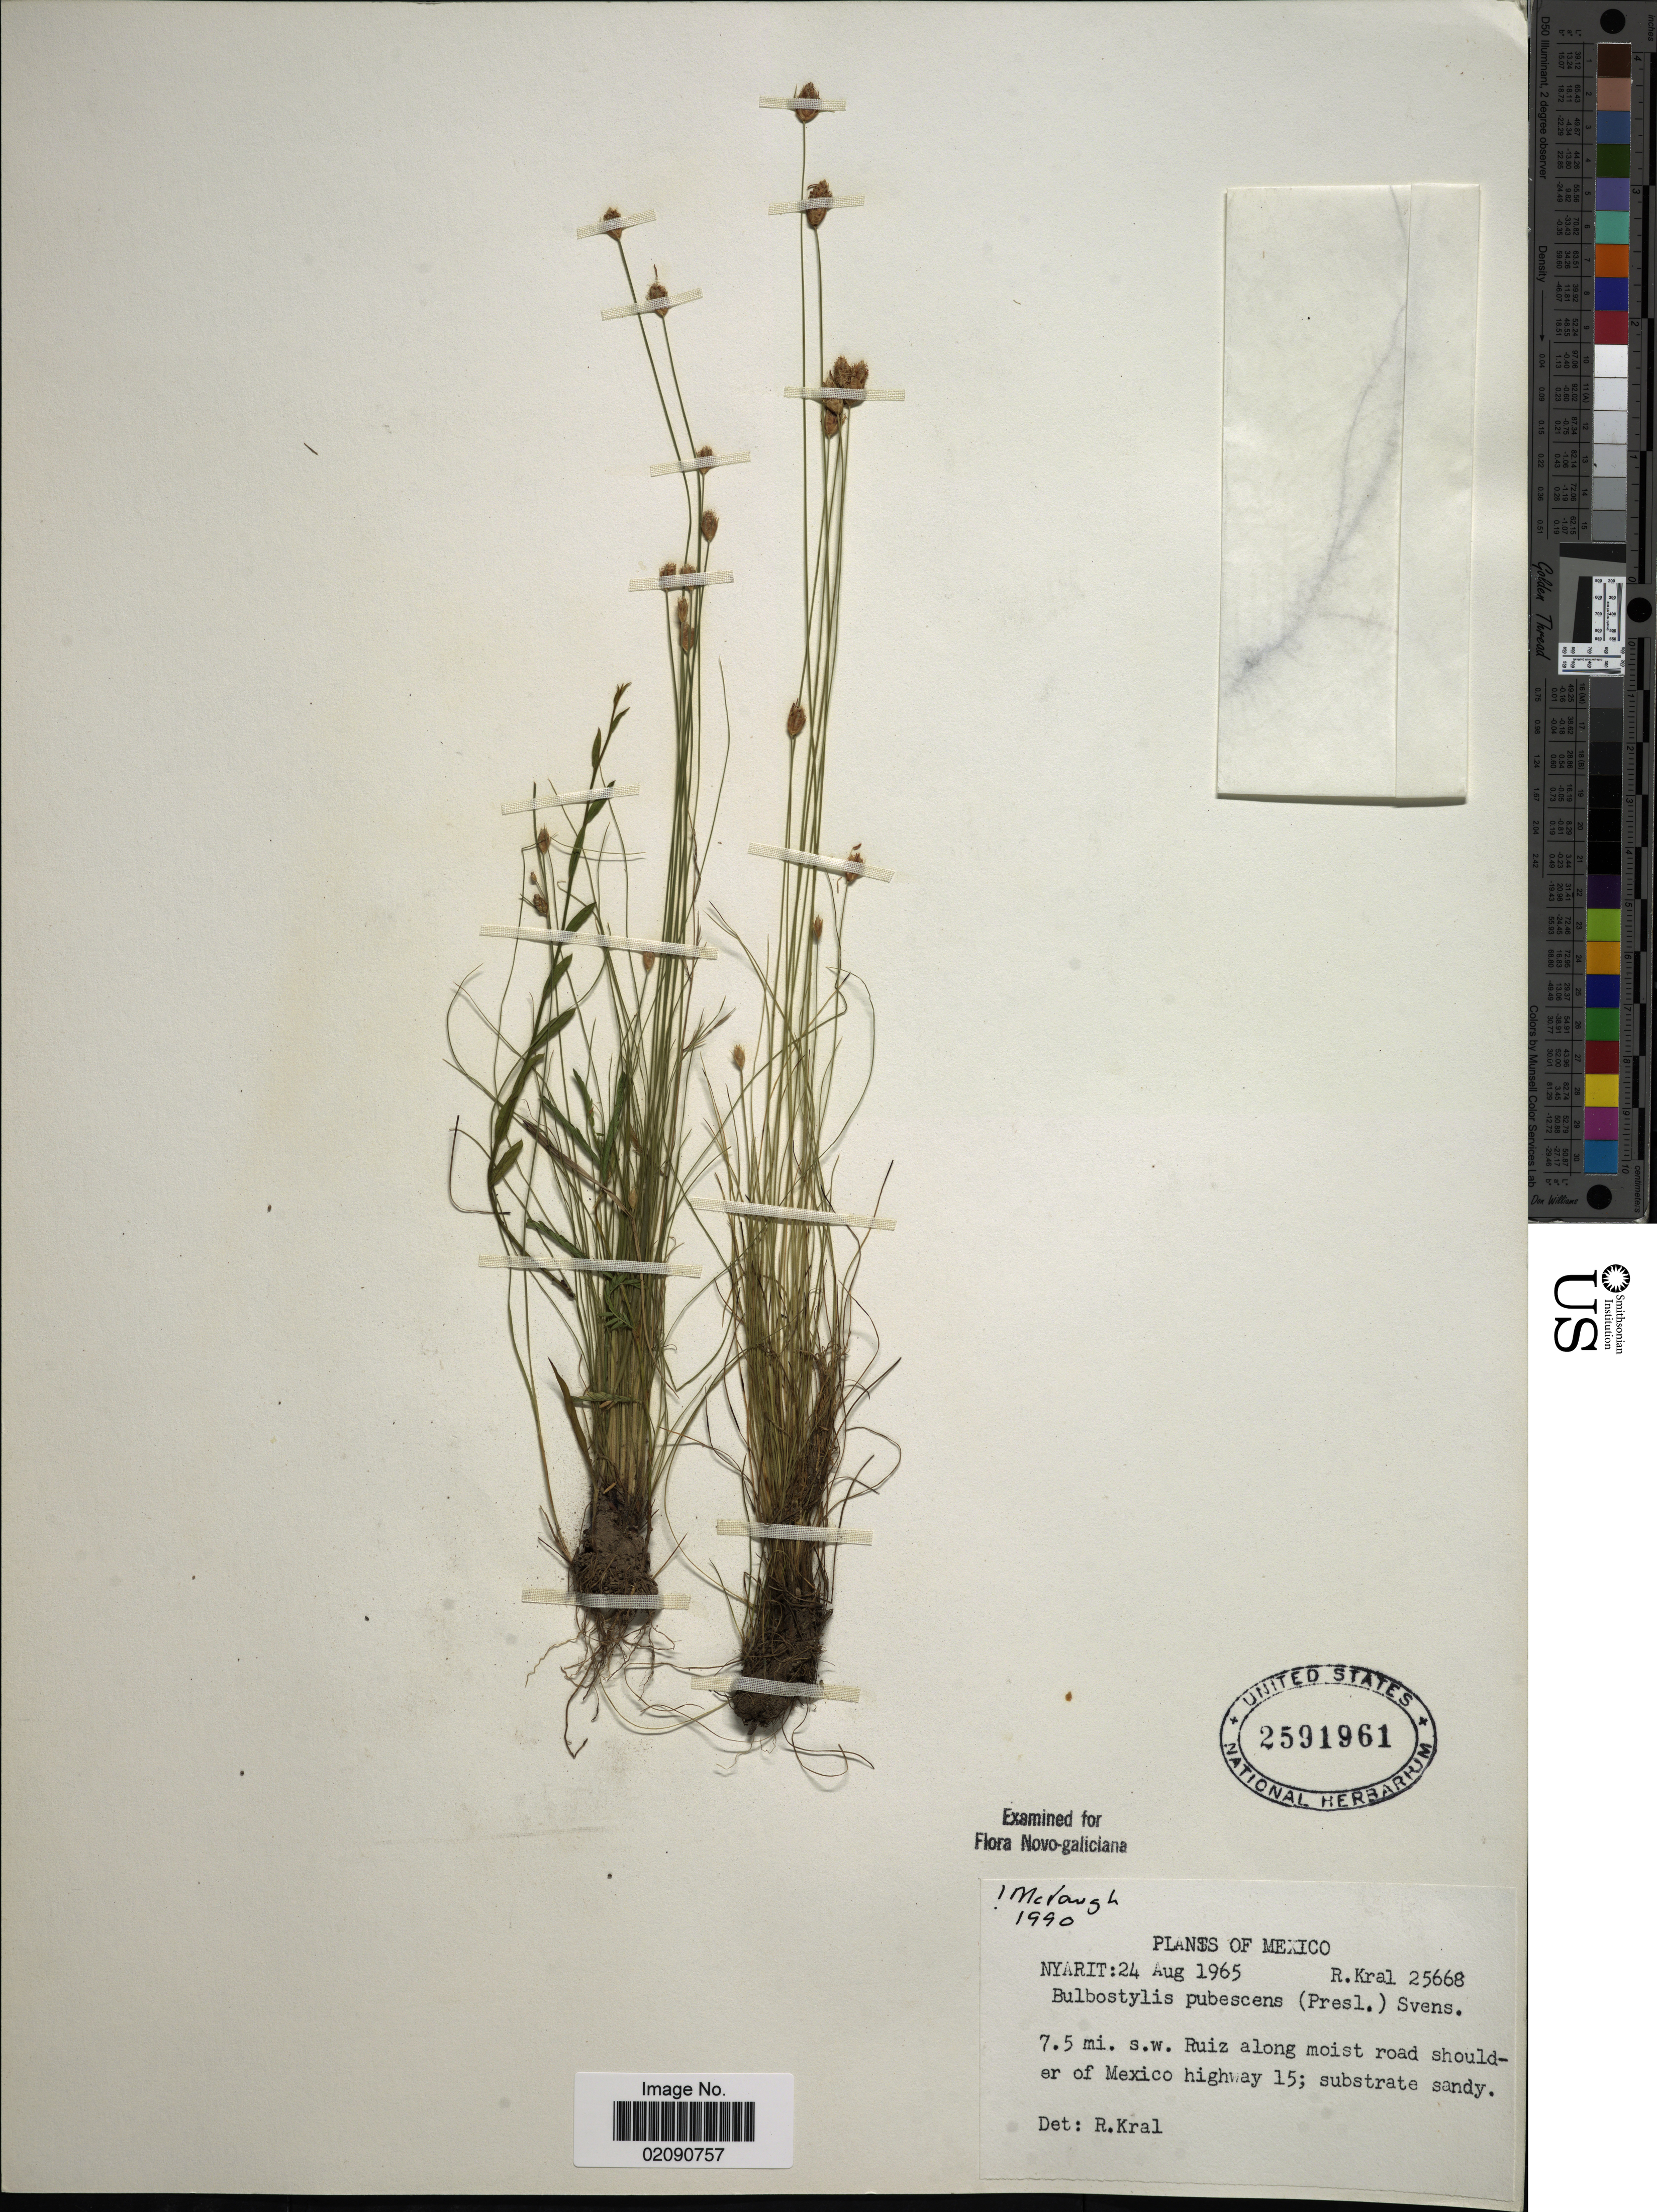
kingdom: Plantae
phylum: Tracheophyta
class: Liliopsida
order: Poales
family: Cyperaceae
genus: Bulbostylis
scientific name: Bulbostylis pubescens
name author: (J. Presl & C. Presl) Svenson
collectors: R. Kral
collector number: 25668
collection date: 1965-08-24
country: Mexico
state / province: Nayarit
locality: Nyarit. 7.5 mi. s.w. Ruiz along moist road should-er of Mexico highway 15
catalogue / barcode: US 2591961